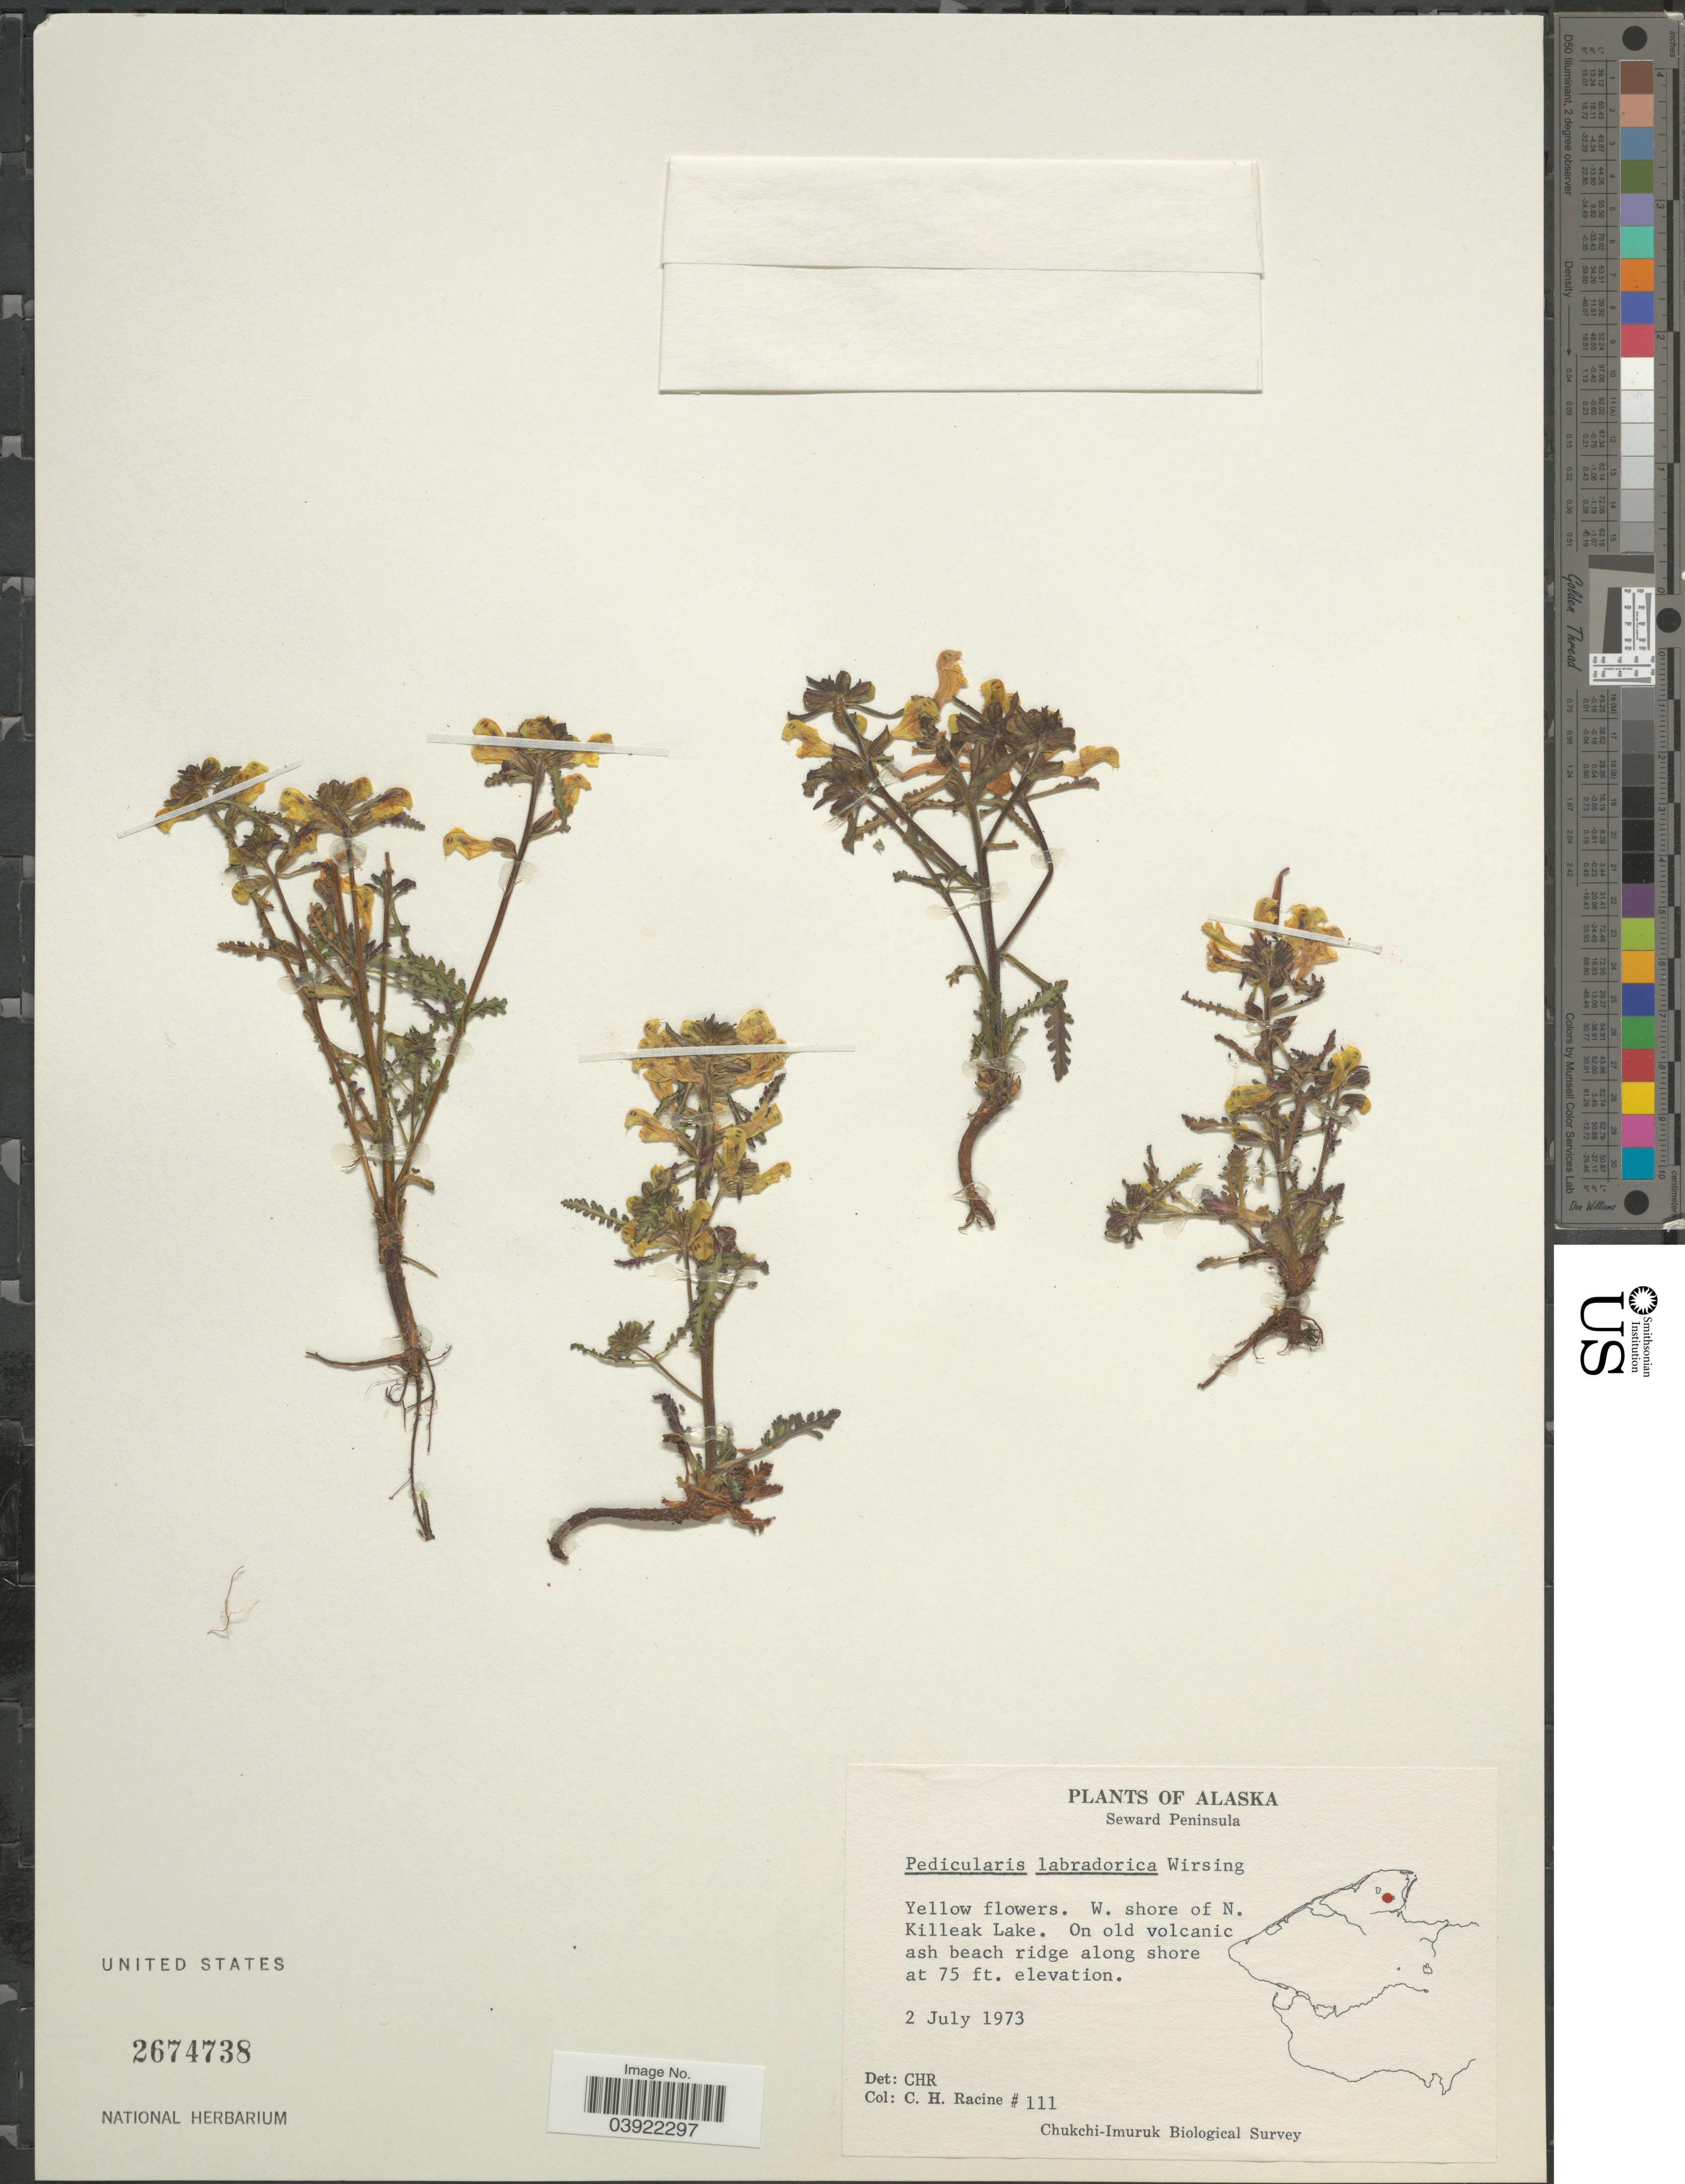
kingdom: Plantae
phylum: Tracheophyta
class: Magnoliopsida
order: Lamiales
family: Orobanchaceae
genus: Pedicularis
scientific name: Pedicularis labradorica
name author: Wirsing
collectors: C. Racine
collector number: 111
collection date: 1973-07-02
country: United States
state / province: Alaska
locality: Seward Peninsula. W. shore of N. Killeak Lake. On old volcanic ash beach ridge along shore.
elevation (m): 23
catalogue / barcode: US 2674738